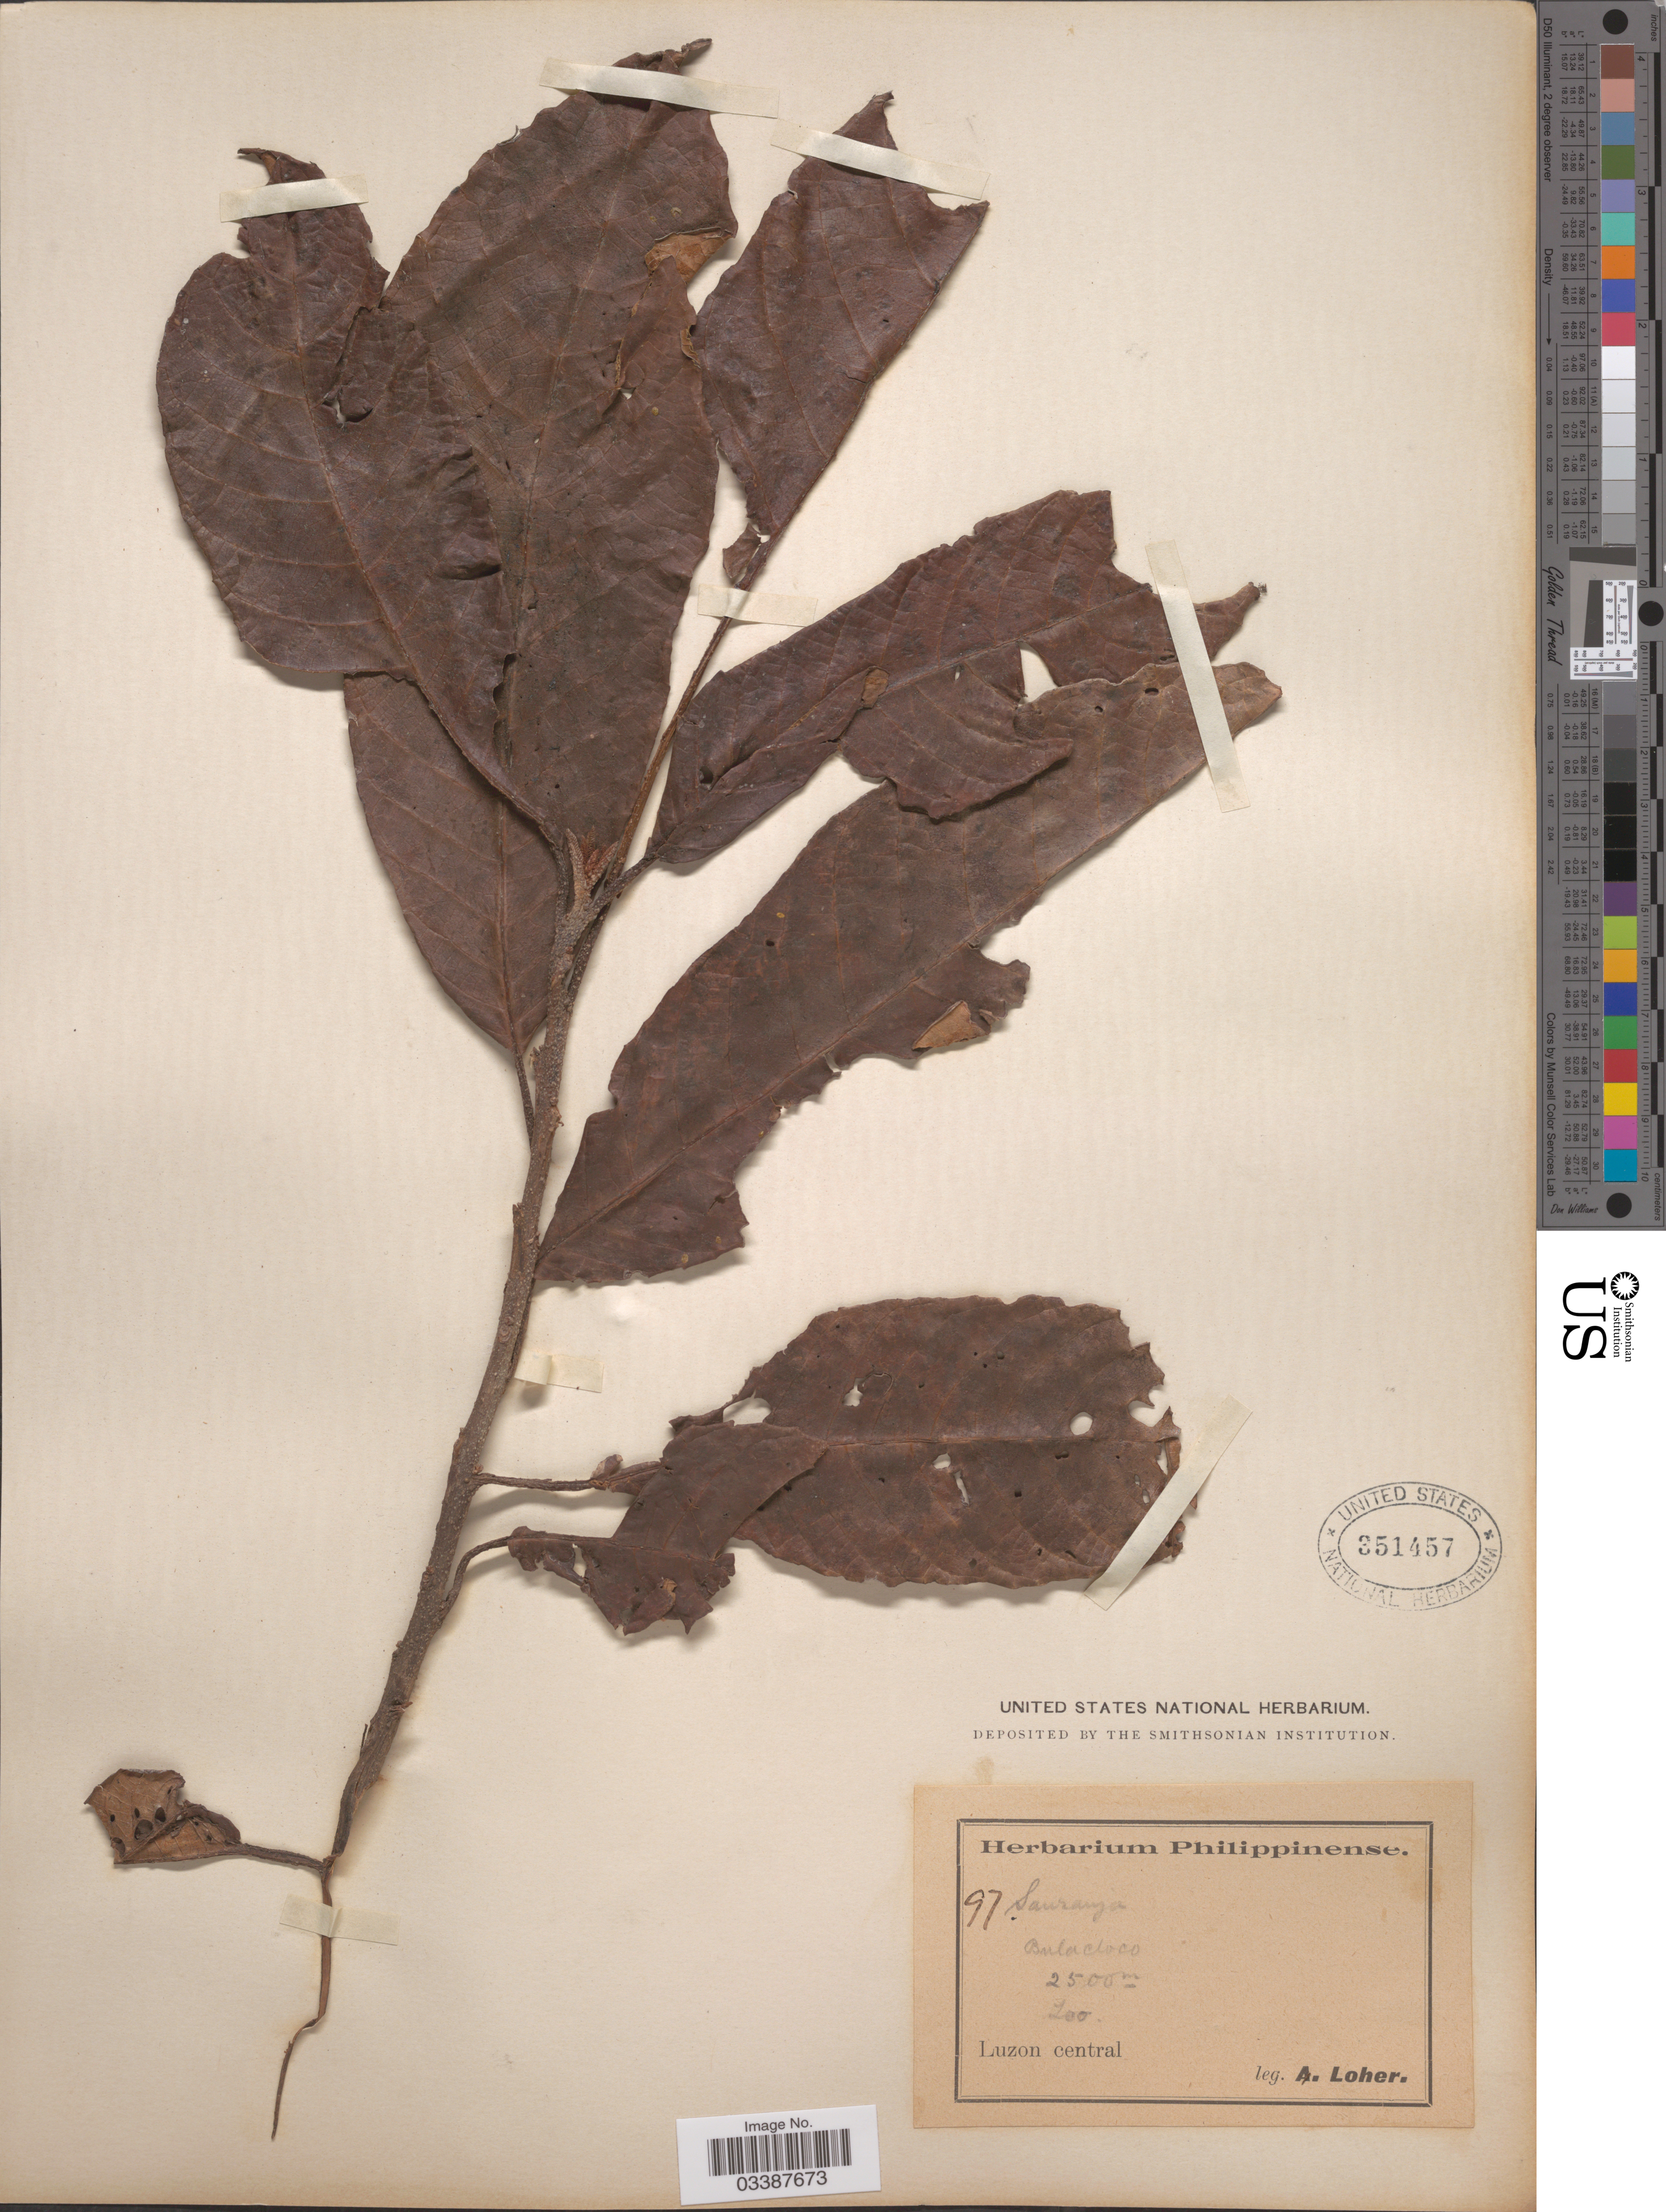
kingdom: Plantae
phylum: Tracheophyta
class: Magnoliopsida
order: Ericales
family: Actinidiaceae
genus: Saurauia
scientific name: Saurauia sp.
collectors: A. Loher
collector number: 97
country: Philippines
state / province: Central Luzon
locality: Bulacloco. Luzon central.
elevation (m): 2500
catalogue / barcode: US 351457